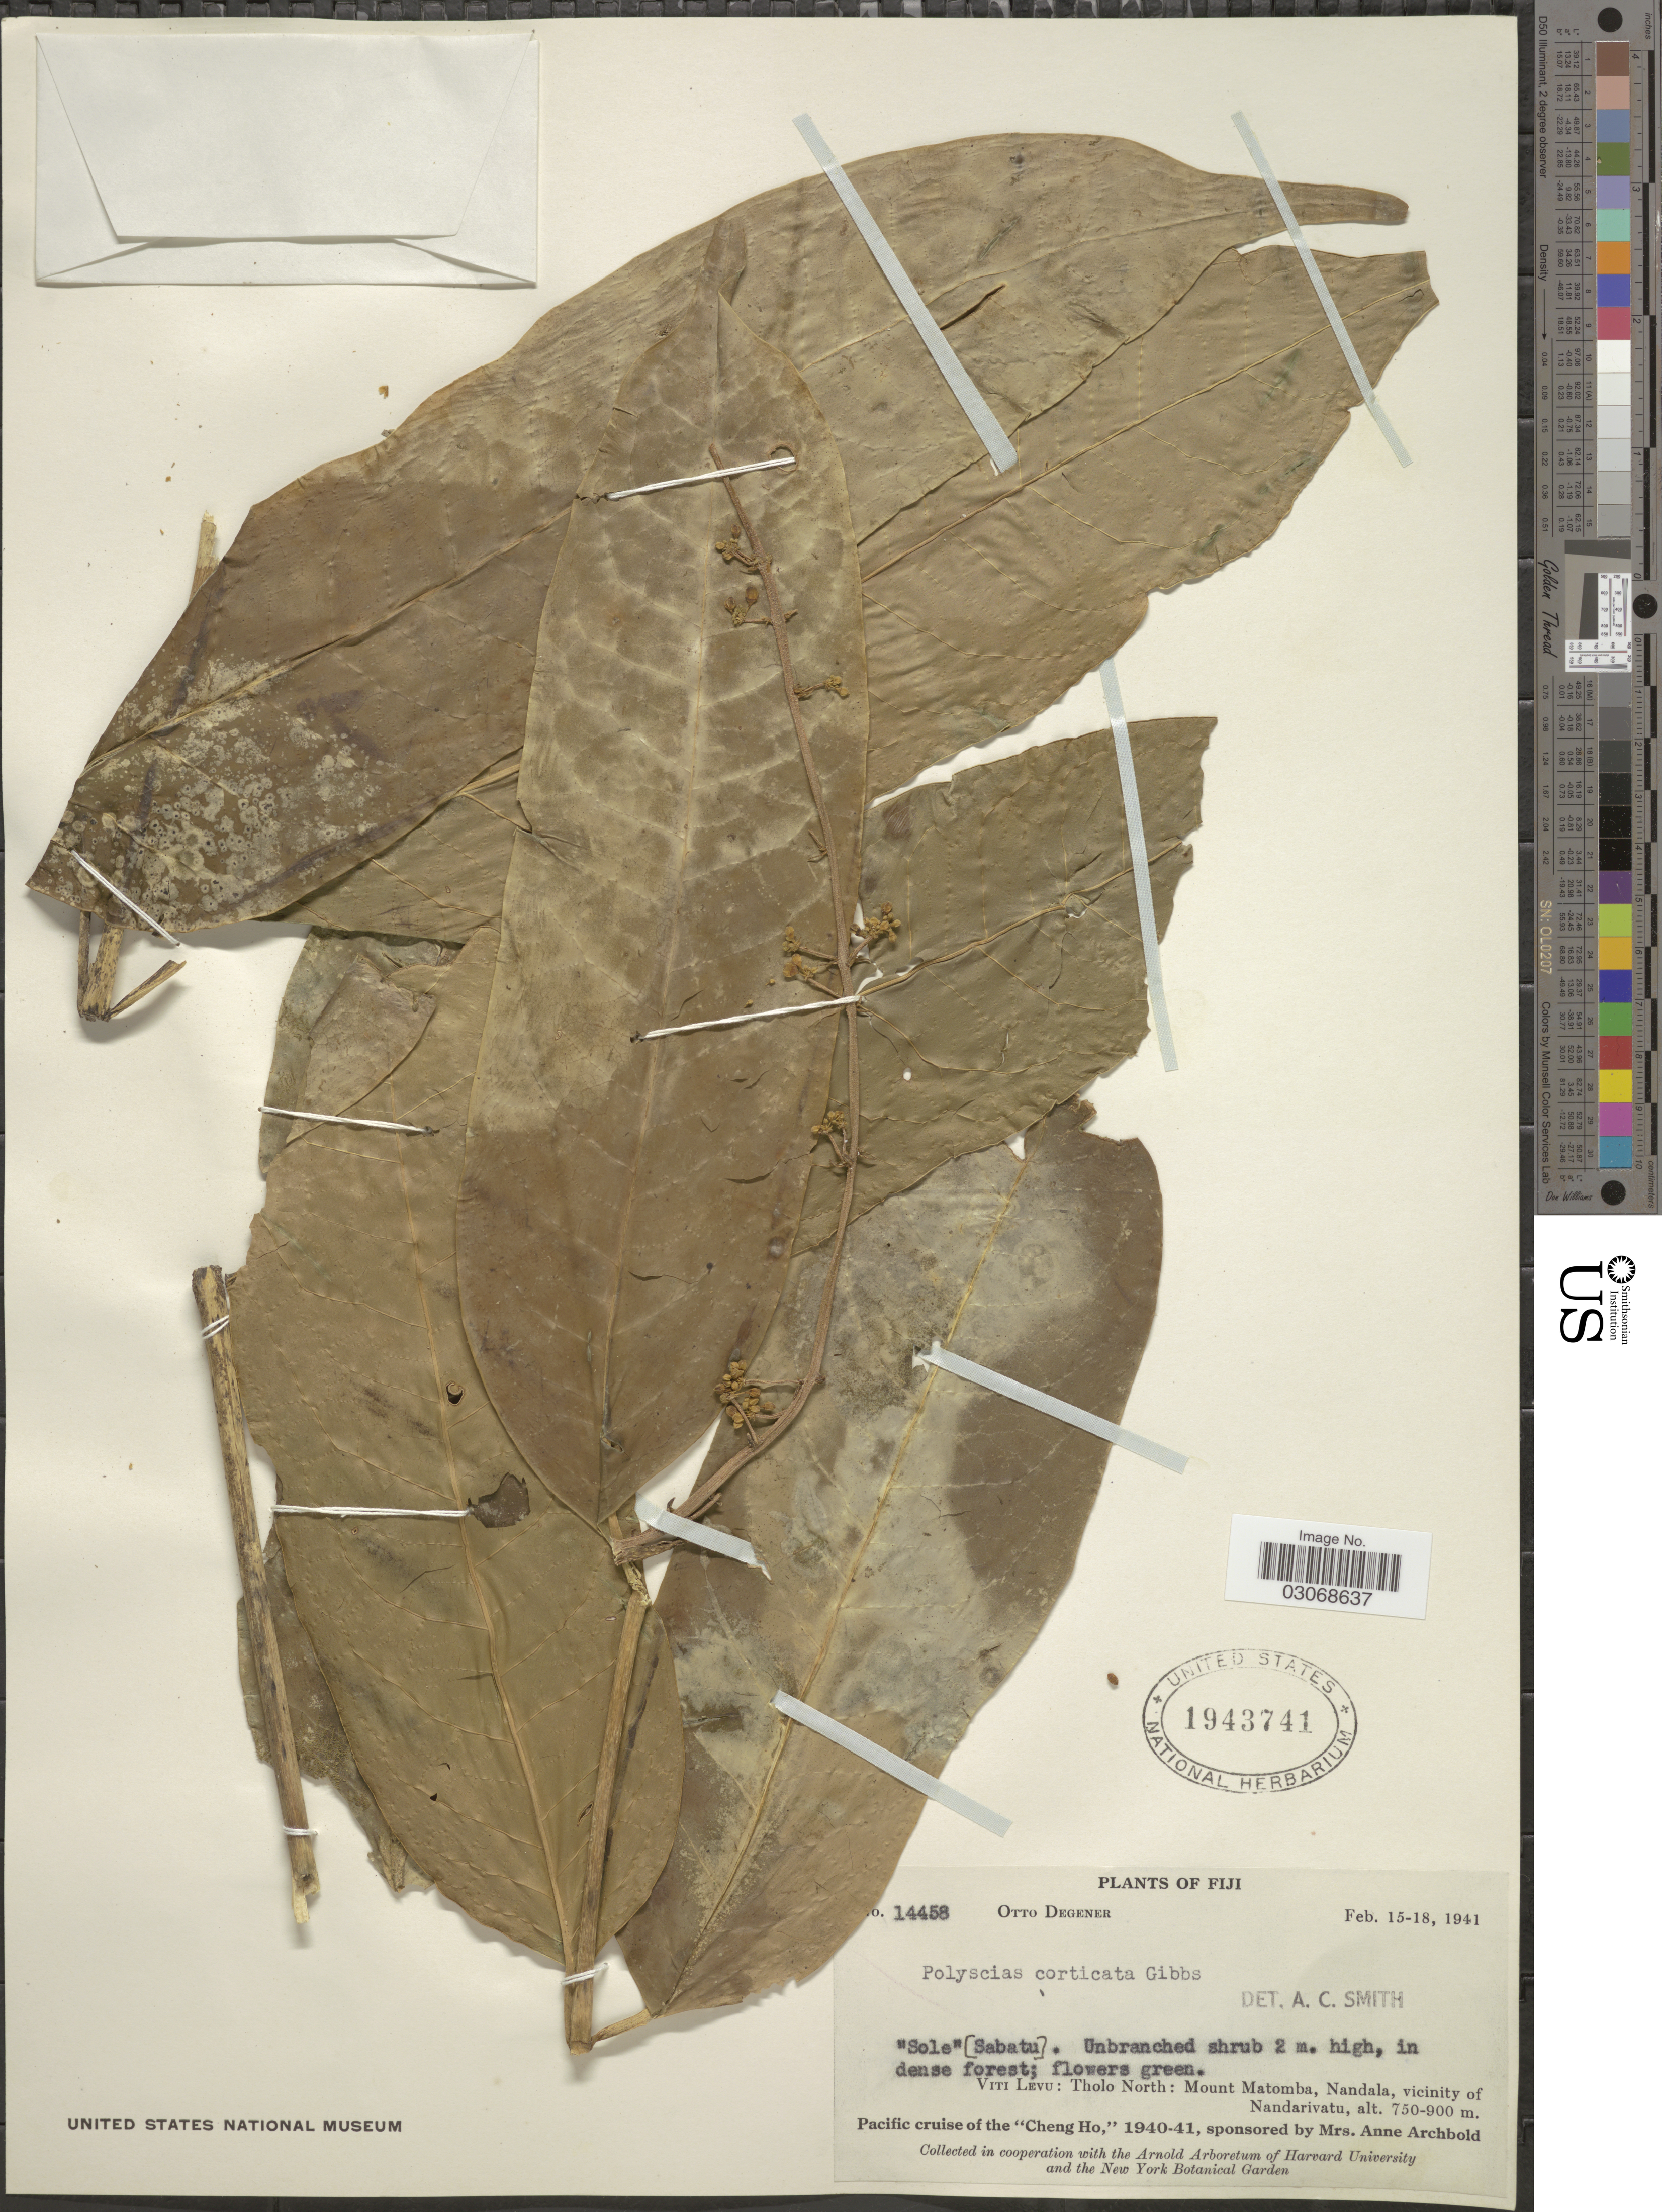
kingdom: Plantae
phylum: Tracheophyta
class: Magnoliopsida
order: Apiales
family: Araliaceae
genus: Polyscias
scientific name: Polyscias corticata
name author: Gibbs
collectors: O. Degener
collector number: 14458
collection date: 1941-02-15/1941-02-18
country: Fiji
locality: Viti Levu: Tholo North: Mount Matomba, Nandala, vicinity of Nandarivatu, Pacific cruise of the "Chengo Ho".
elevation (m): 750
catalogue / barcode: US 1943741